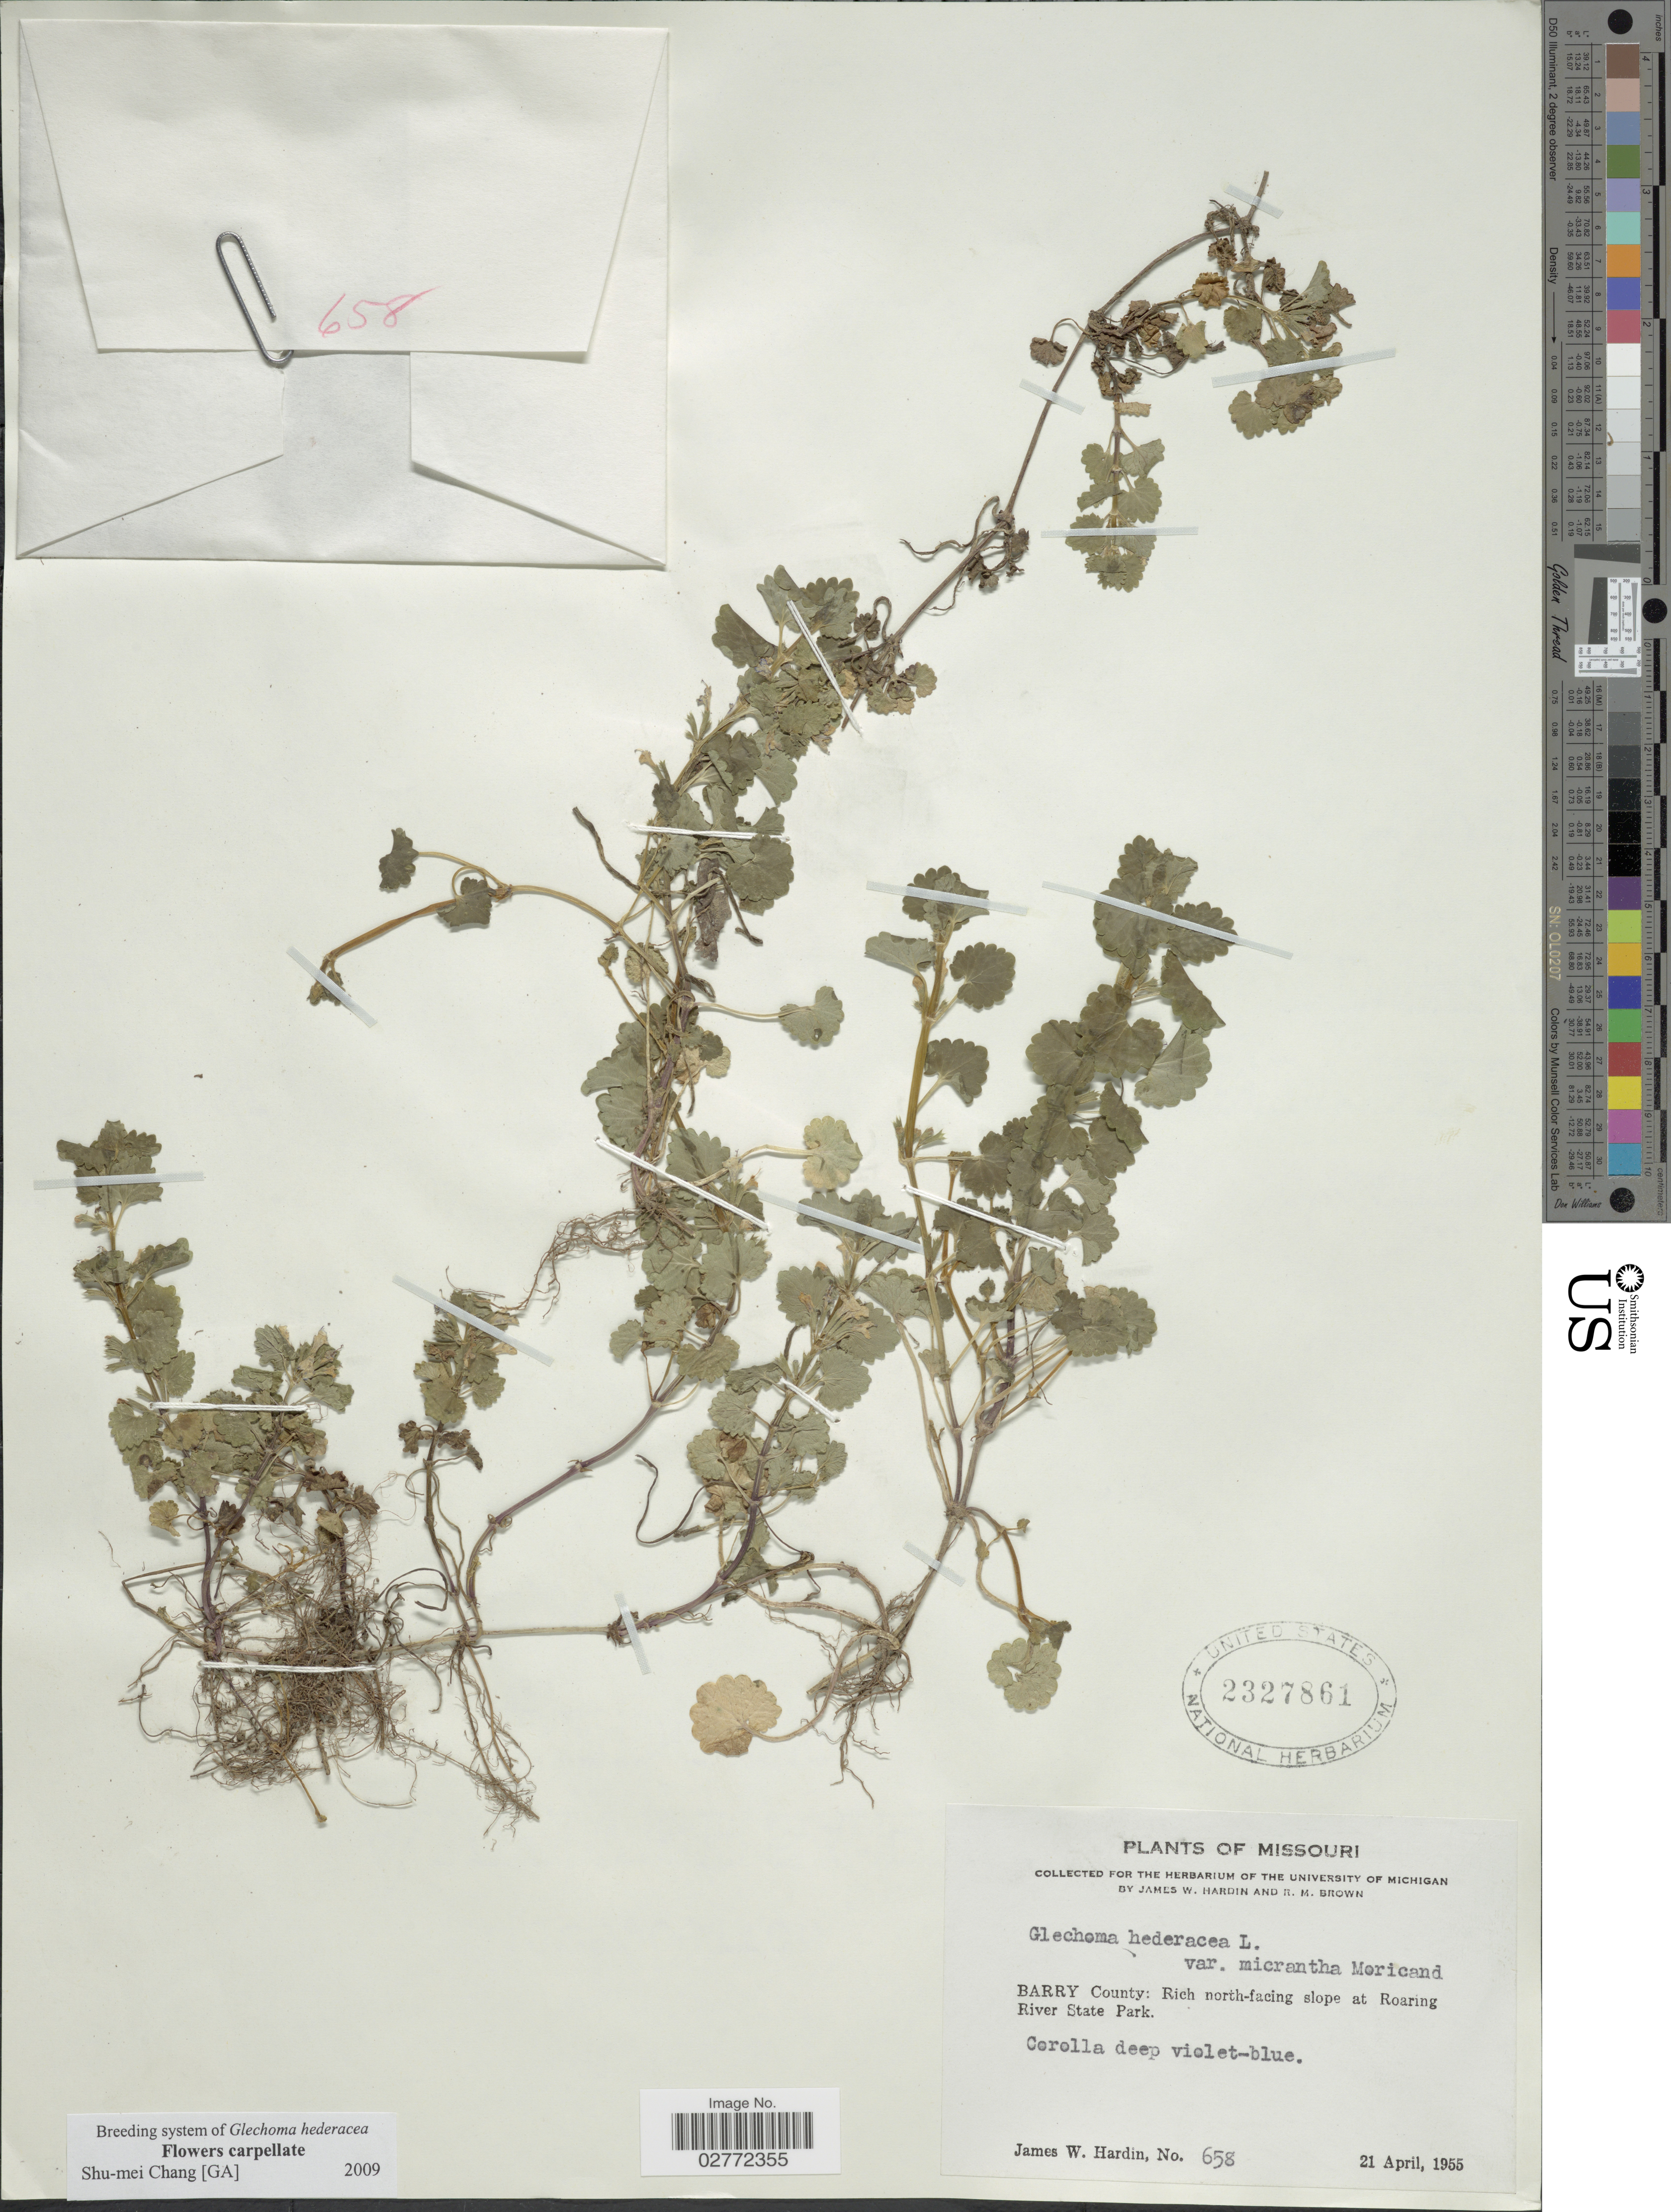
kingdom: Plantae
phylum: Tracheophyta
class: Magnoliopsida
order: Lamiales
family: Lamiaceae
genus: Glechoma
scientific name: Glechoma hederacea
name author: L.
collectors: J. Hardin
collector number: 658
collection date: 1955-04-21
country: United States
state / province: Missouri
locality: Barry County: Rich north-facing slope at Roaring River State Park.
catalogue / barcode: US 2327861